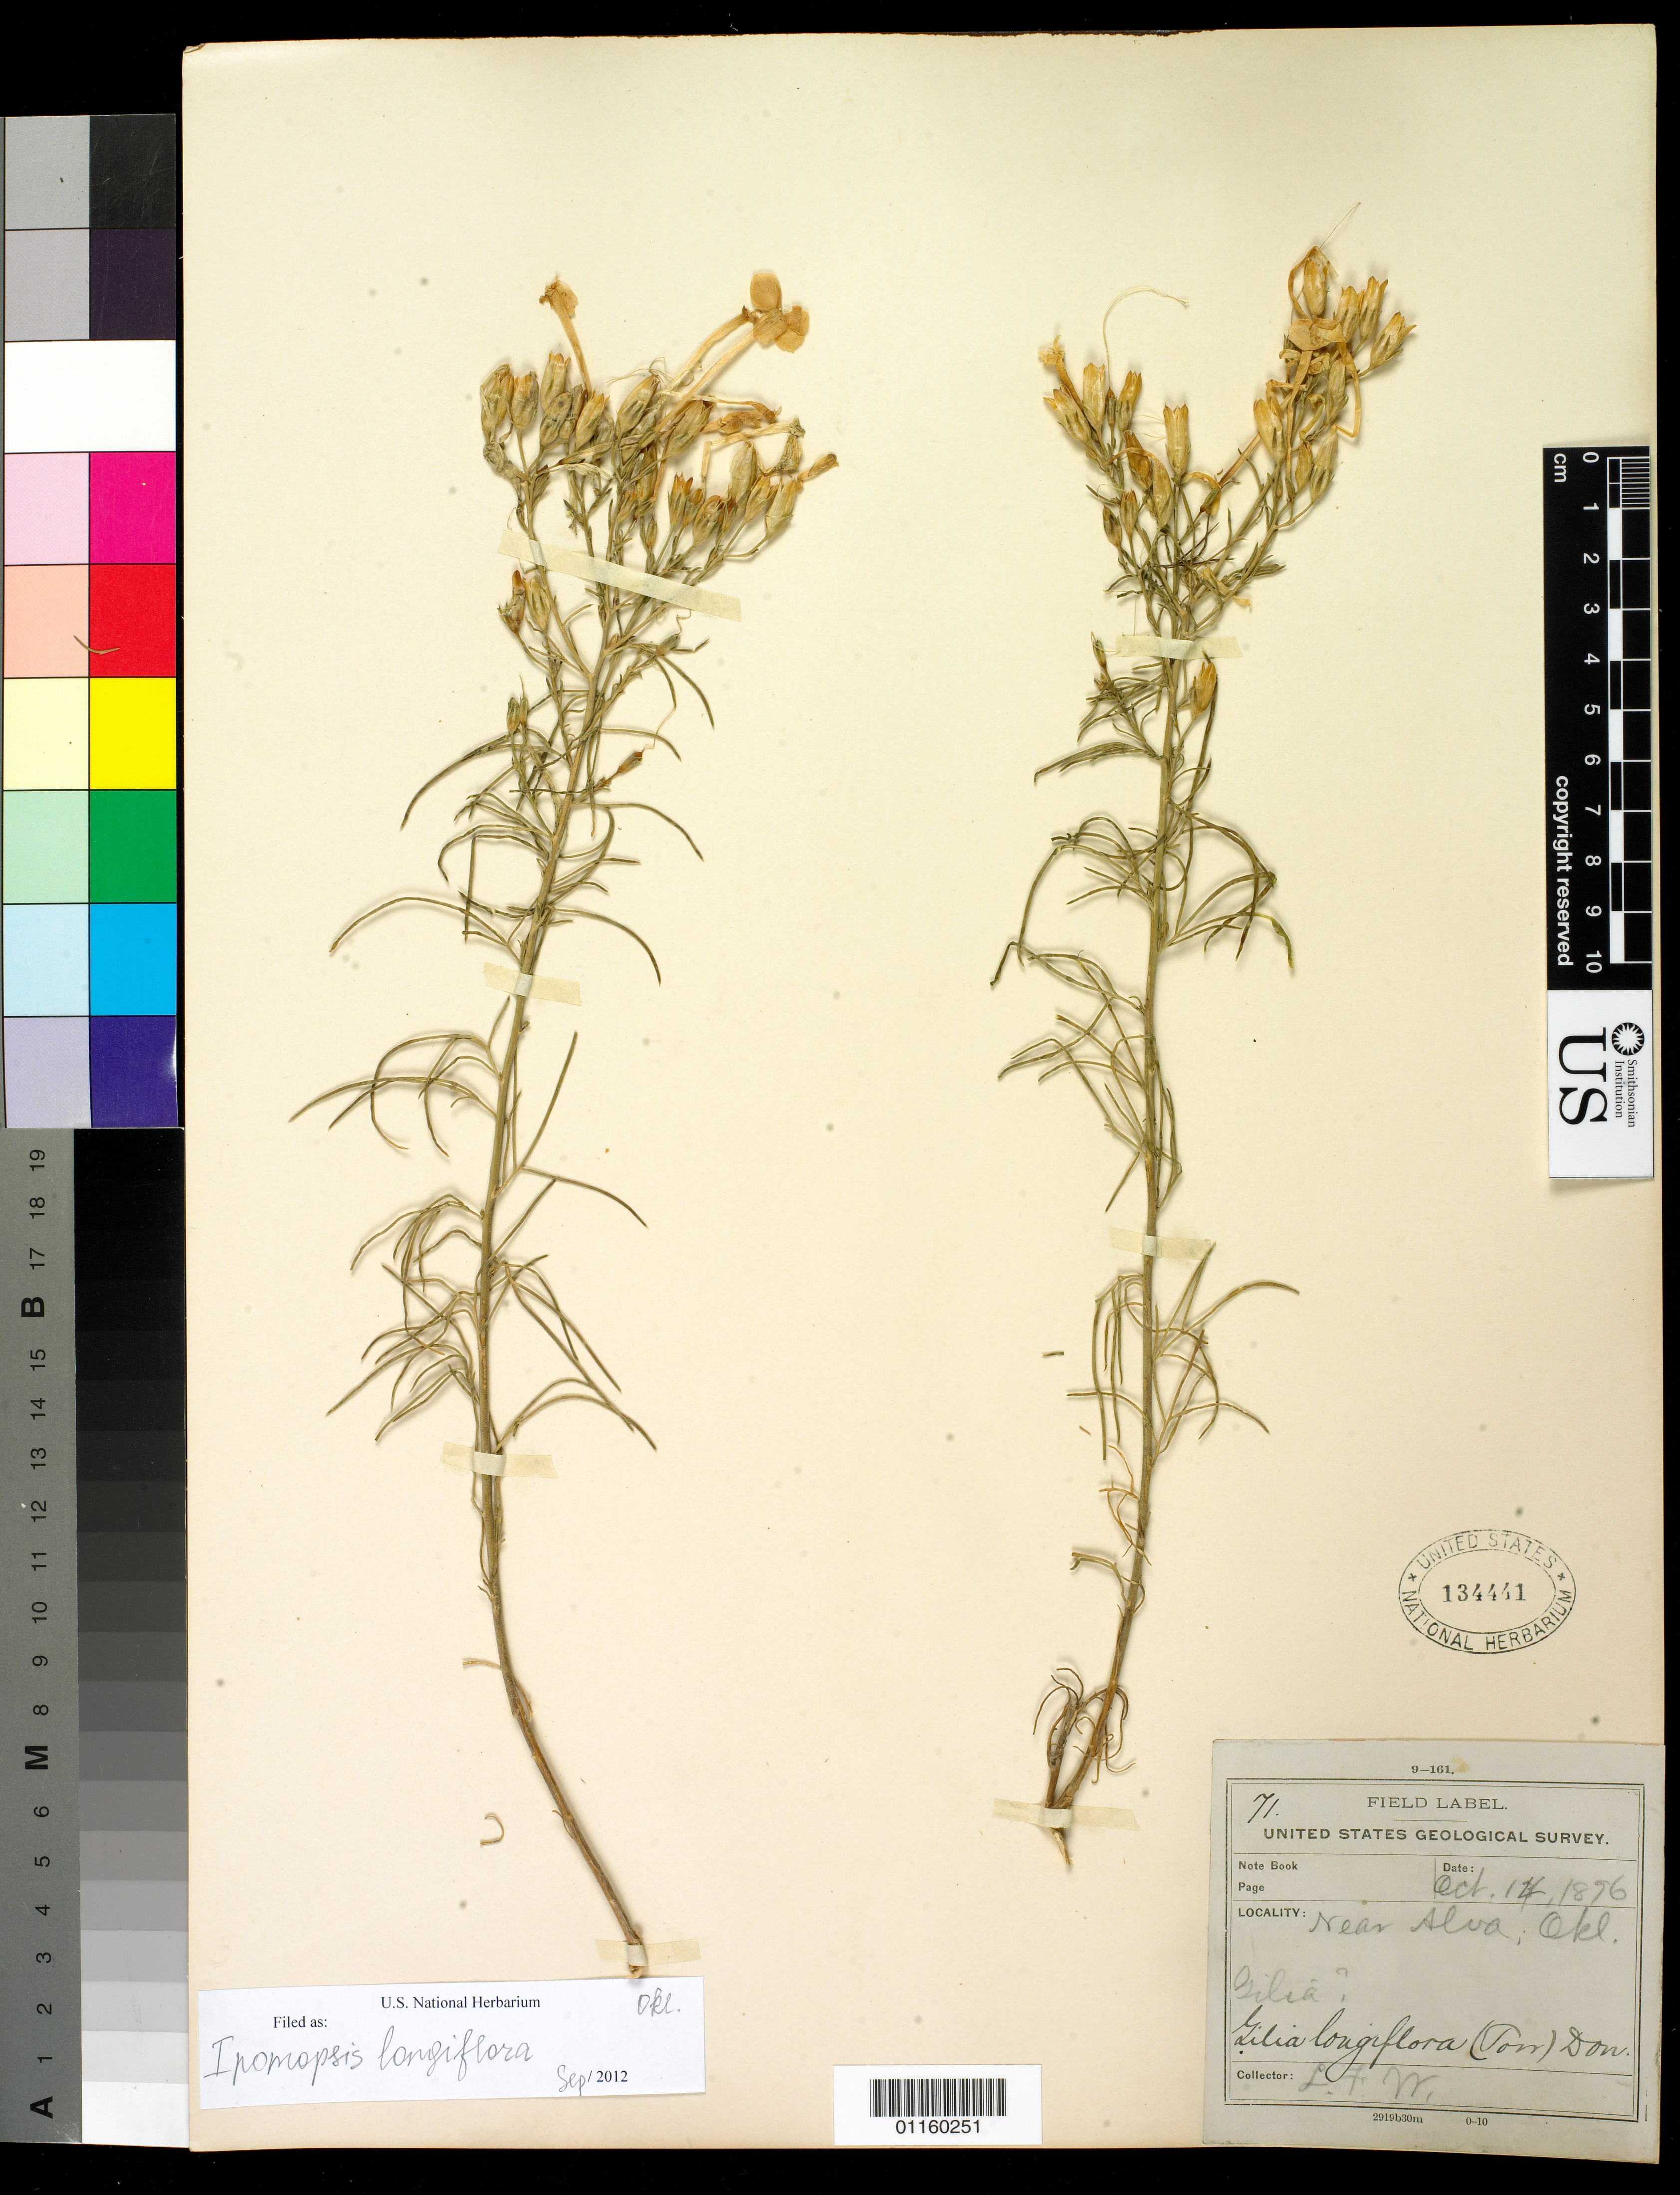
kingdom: Plantae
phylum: Tracheophyta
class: Magnoliopsida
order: Ericales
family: Polemoniaceae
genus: Ipomopsis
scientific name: Ipomopsis longiflora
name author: (Torr.) V.E. Grant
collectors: L. F. Ward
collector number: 71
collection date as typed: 14 Oct 1896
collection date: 1896-10-14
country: United States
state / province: Oklahoma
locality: near Alva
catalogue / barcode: US 134441